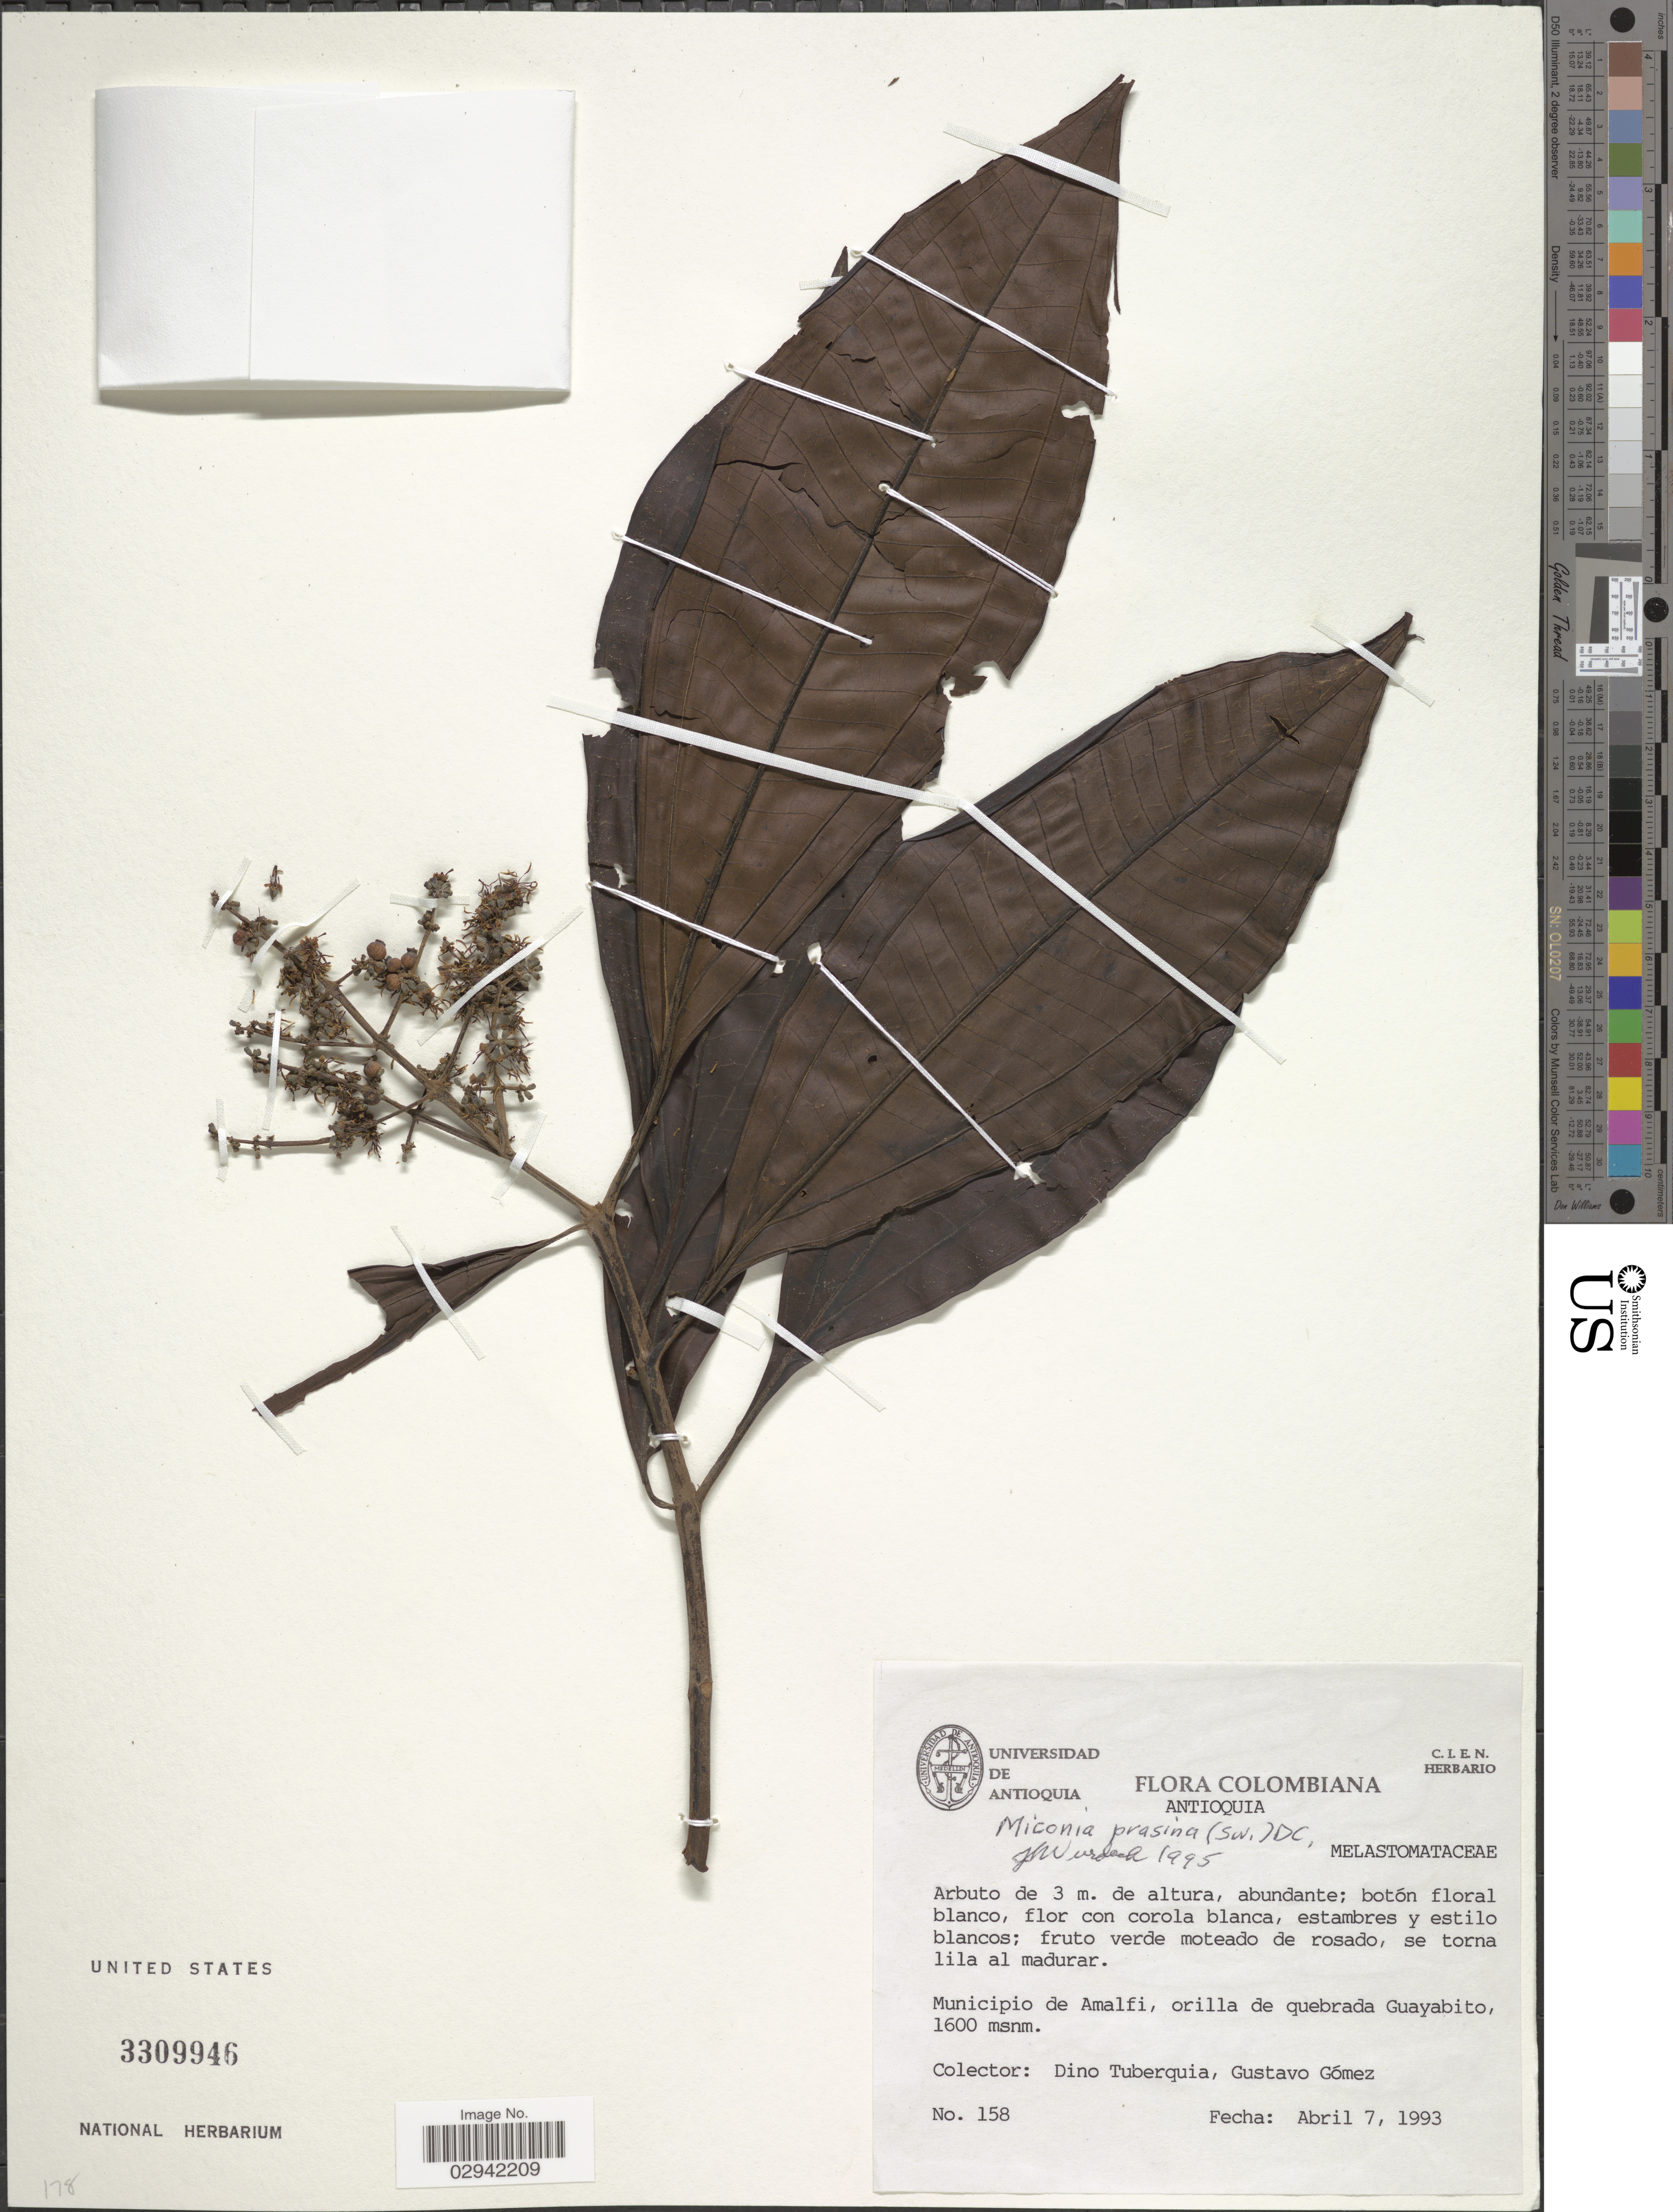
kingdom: Plantae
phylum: Tracheophyta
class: Magnoliopsida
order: Myrtales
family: Melastomataceae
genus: Miconia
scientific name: Miconia prasina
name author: (Sw.) DC.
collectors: D. Tuberquia & G. Gomez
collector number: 158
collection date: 1993-04-07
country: Colombia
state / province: Antioquia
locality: Municipio de Amalfi, orilla de quebrada Guayabito.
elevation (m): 1600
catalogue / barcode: US 3309946